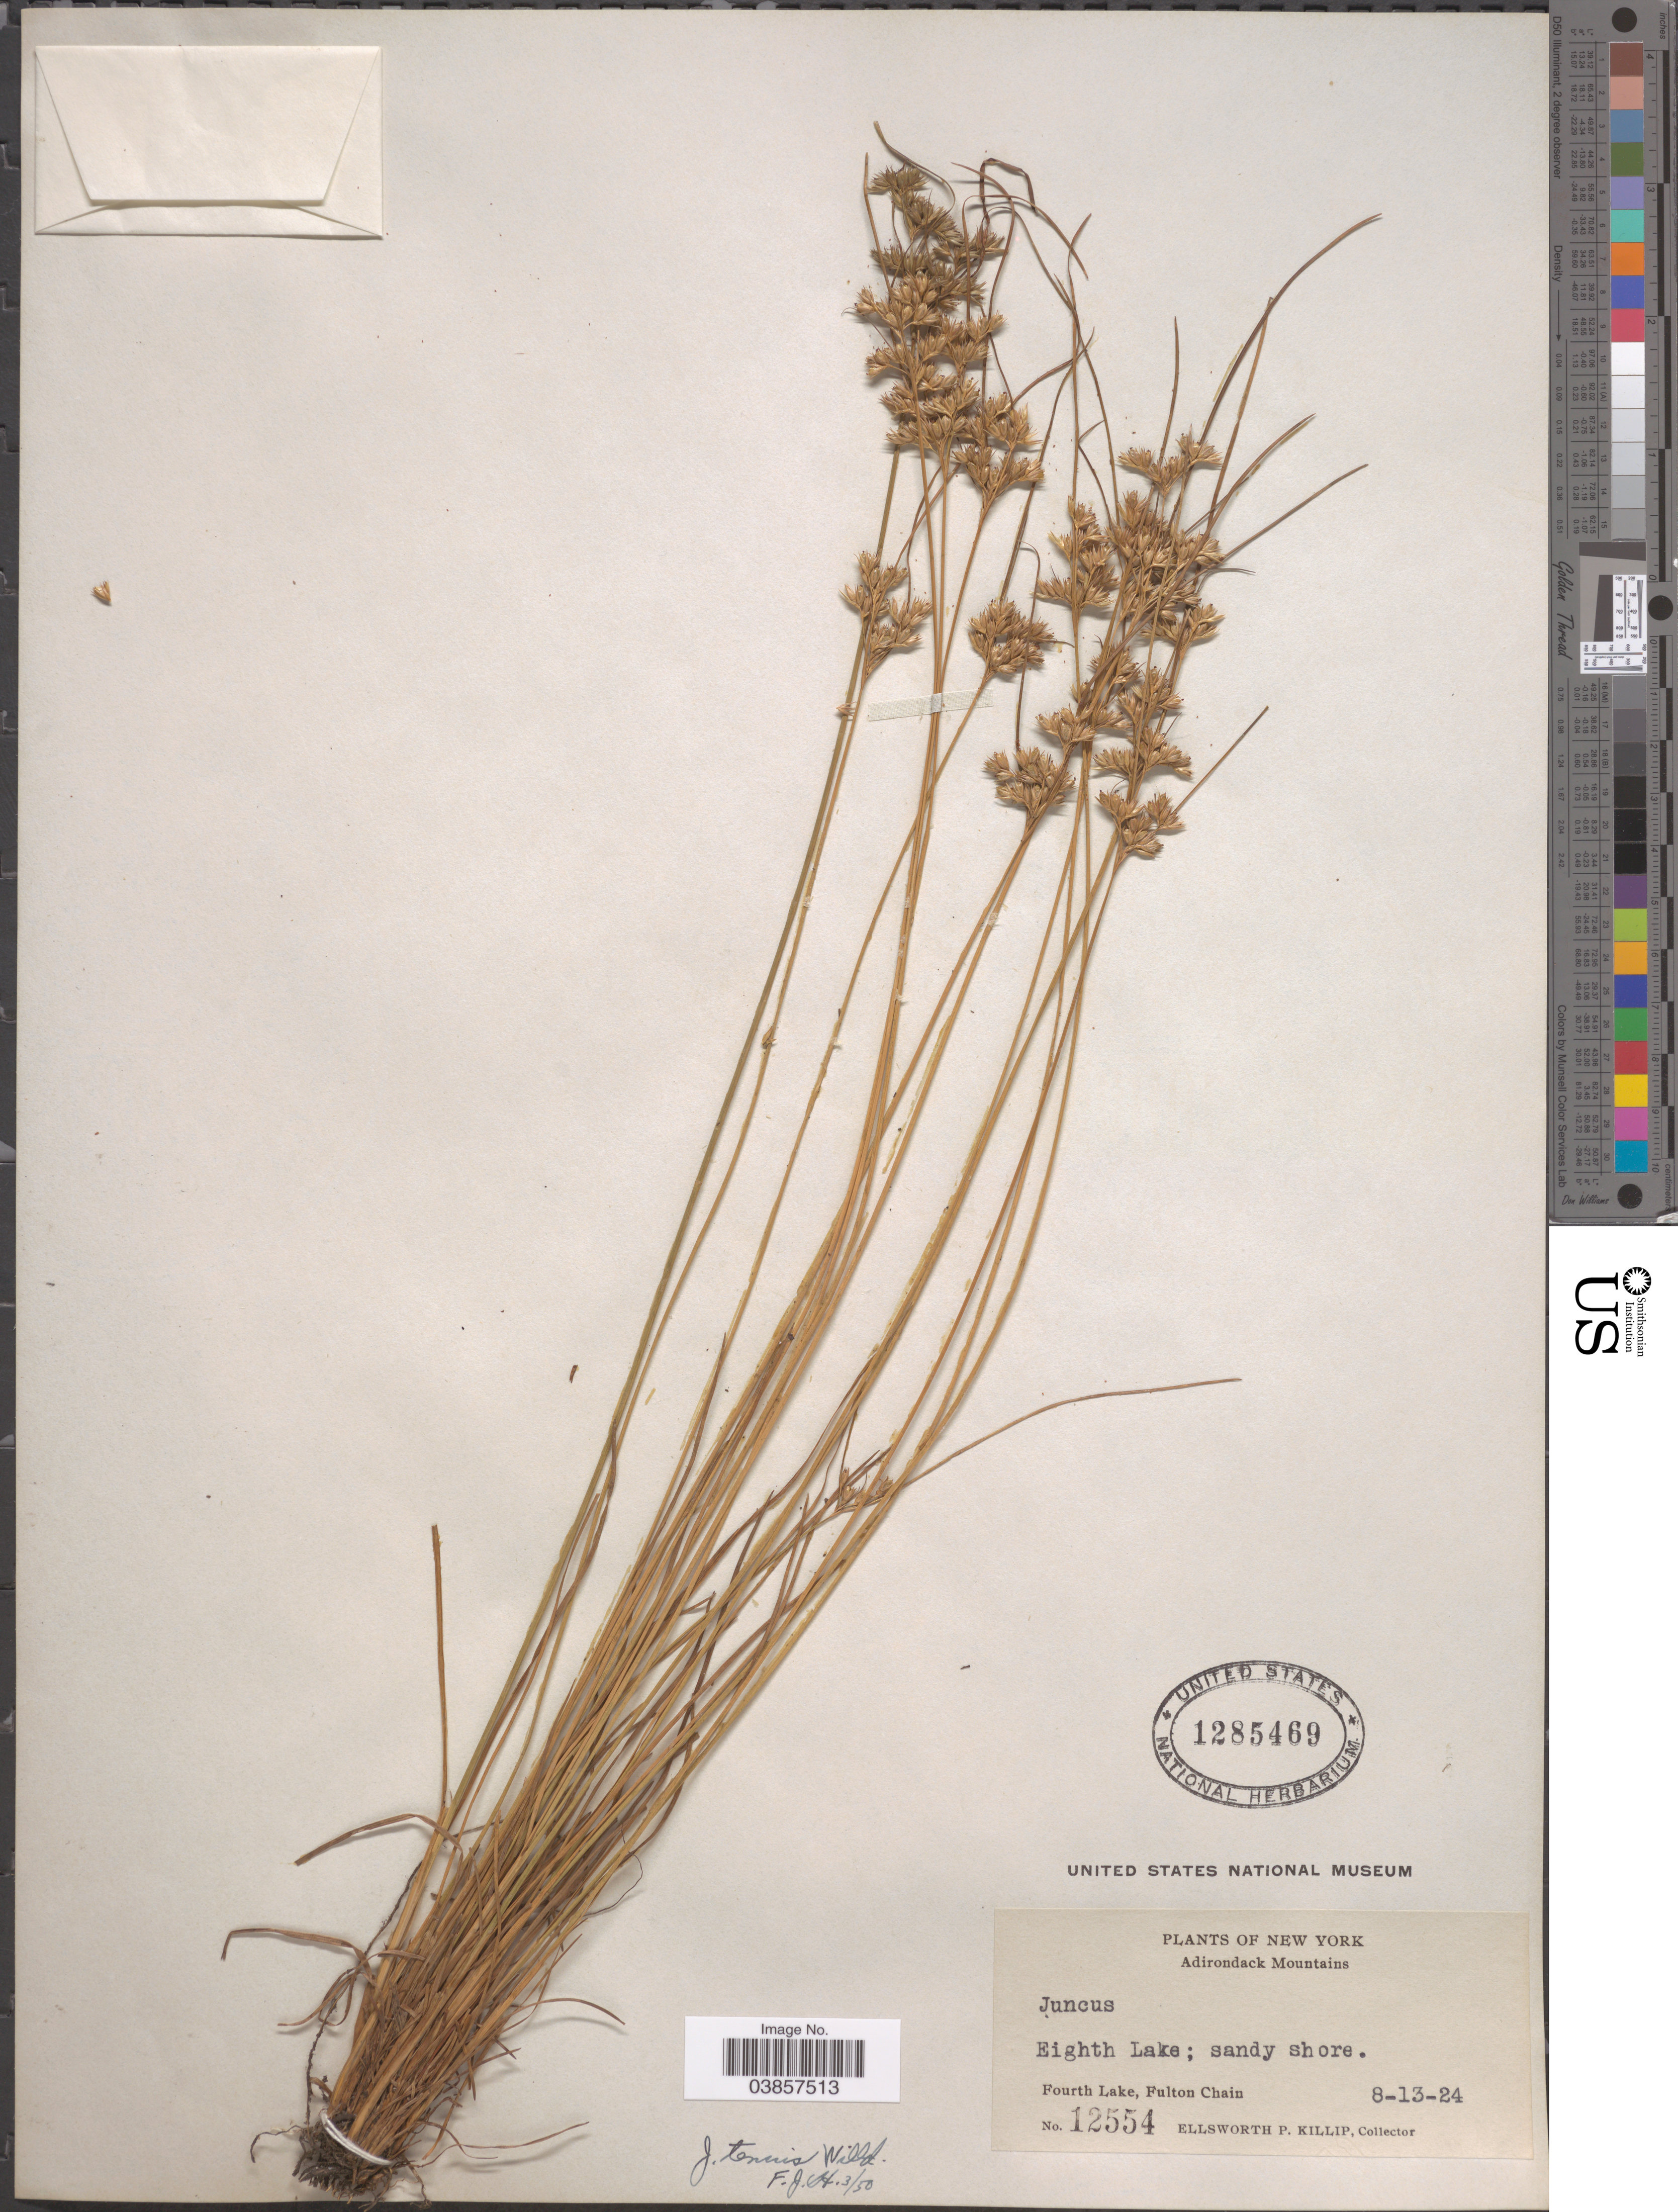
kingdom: Plantae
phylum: Tracheophyta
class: Liliopsida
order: Poales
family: Juncaceae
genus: Juncus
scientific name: Juncus tenuis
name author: Willd.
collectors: E. P. Killip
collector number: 12554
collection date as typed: Transcribed d/m/y: 13/8/24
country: United States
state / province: New York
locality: Adirondack Mountains. Eight Lake. Fourth Lake, Fulton Chain.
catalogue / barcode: US 1285469